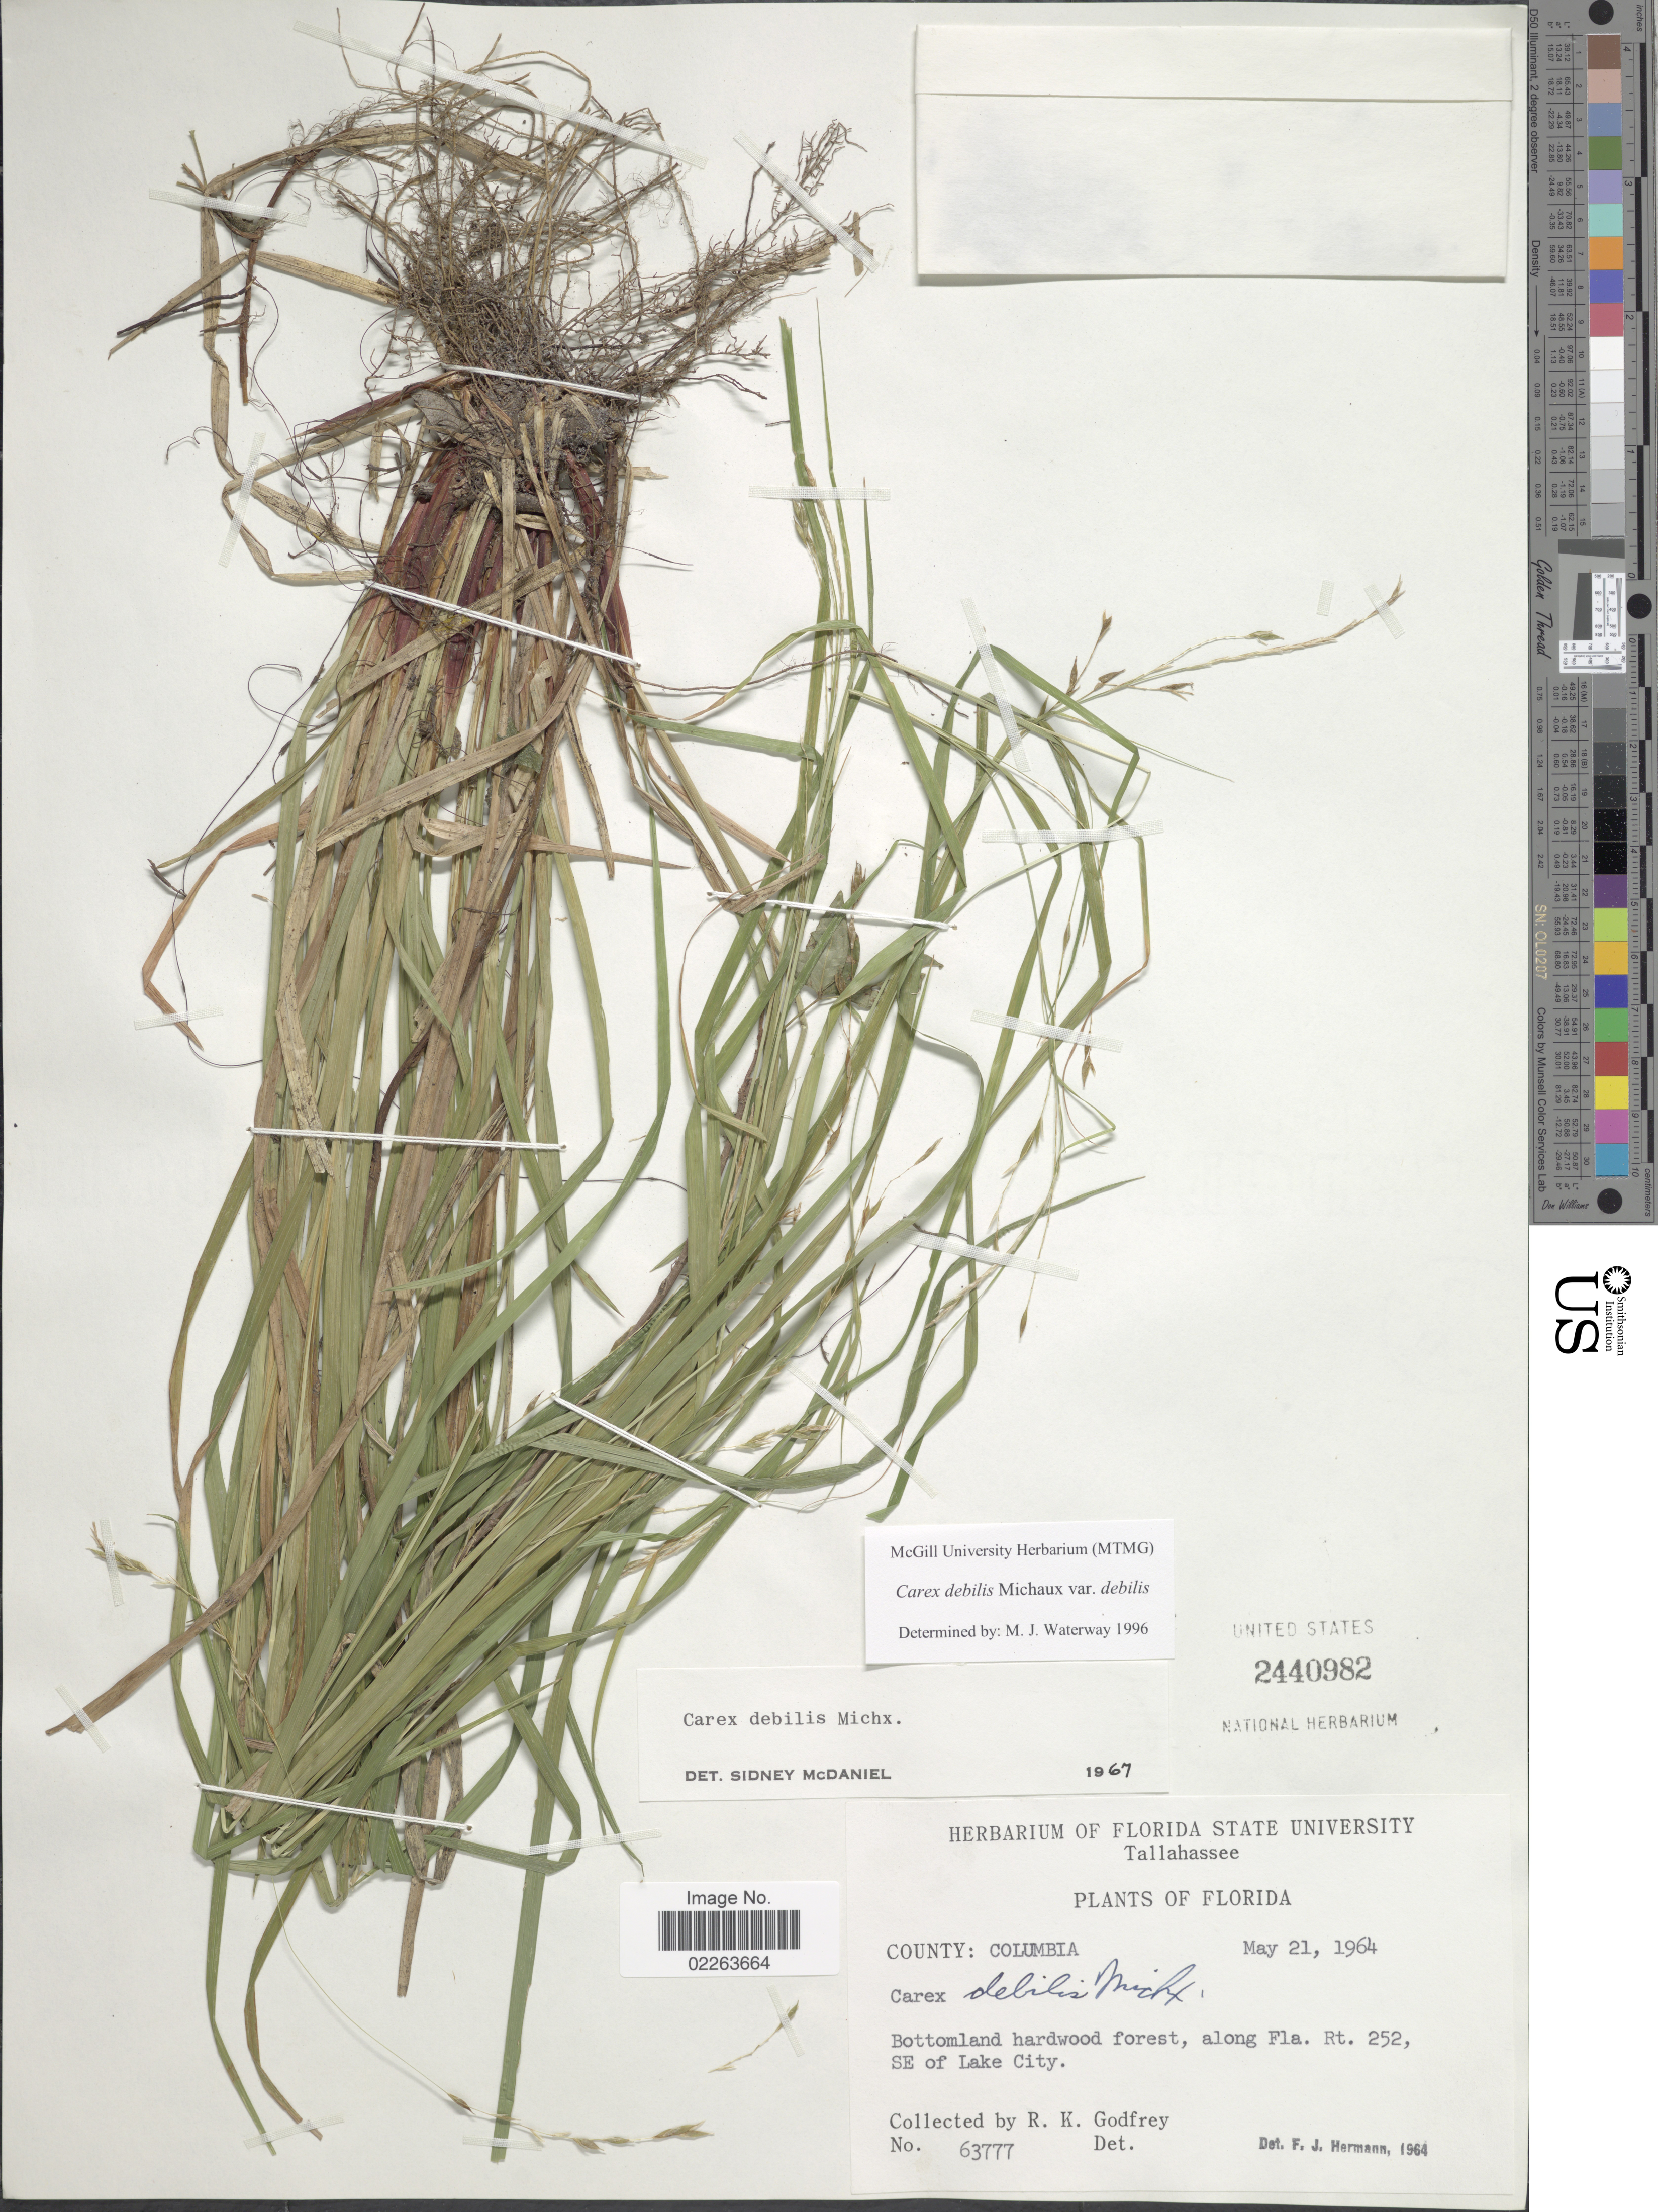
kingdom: Plantae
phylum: Tracheophyta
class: Liliopsida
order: Poales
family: Cyperaceae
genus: Carex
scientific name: Carex debilis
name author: Michx.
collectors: R. K. Godfrey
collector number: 63777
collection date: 1964-03-21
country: United States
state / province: Florida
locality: County: Columbia, Bottomland hardwood forest, along Fla. Rt. 252, SE of Lake City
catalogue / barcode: US 2440982